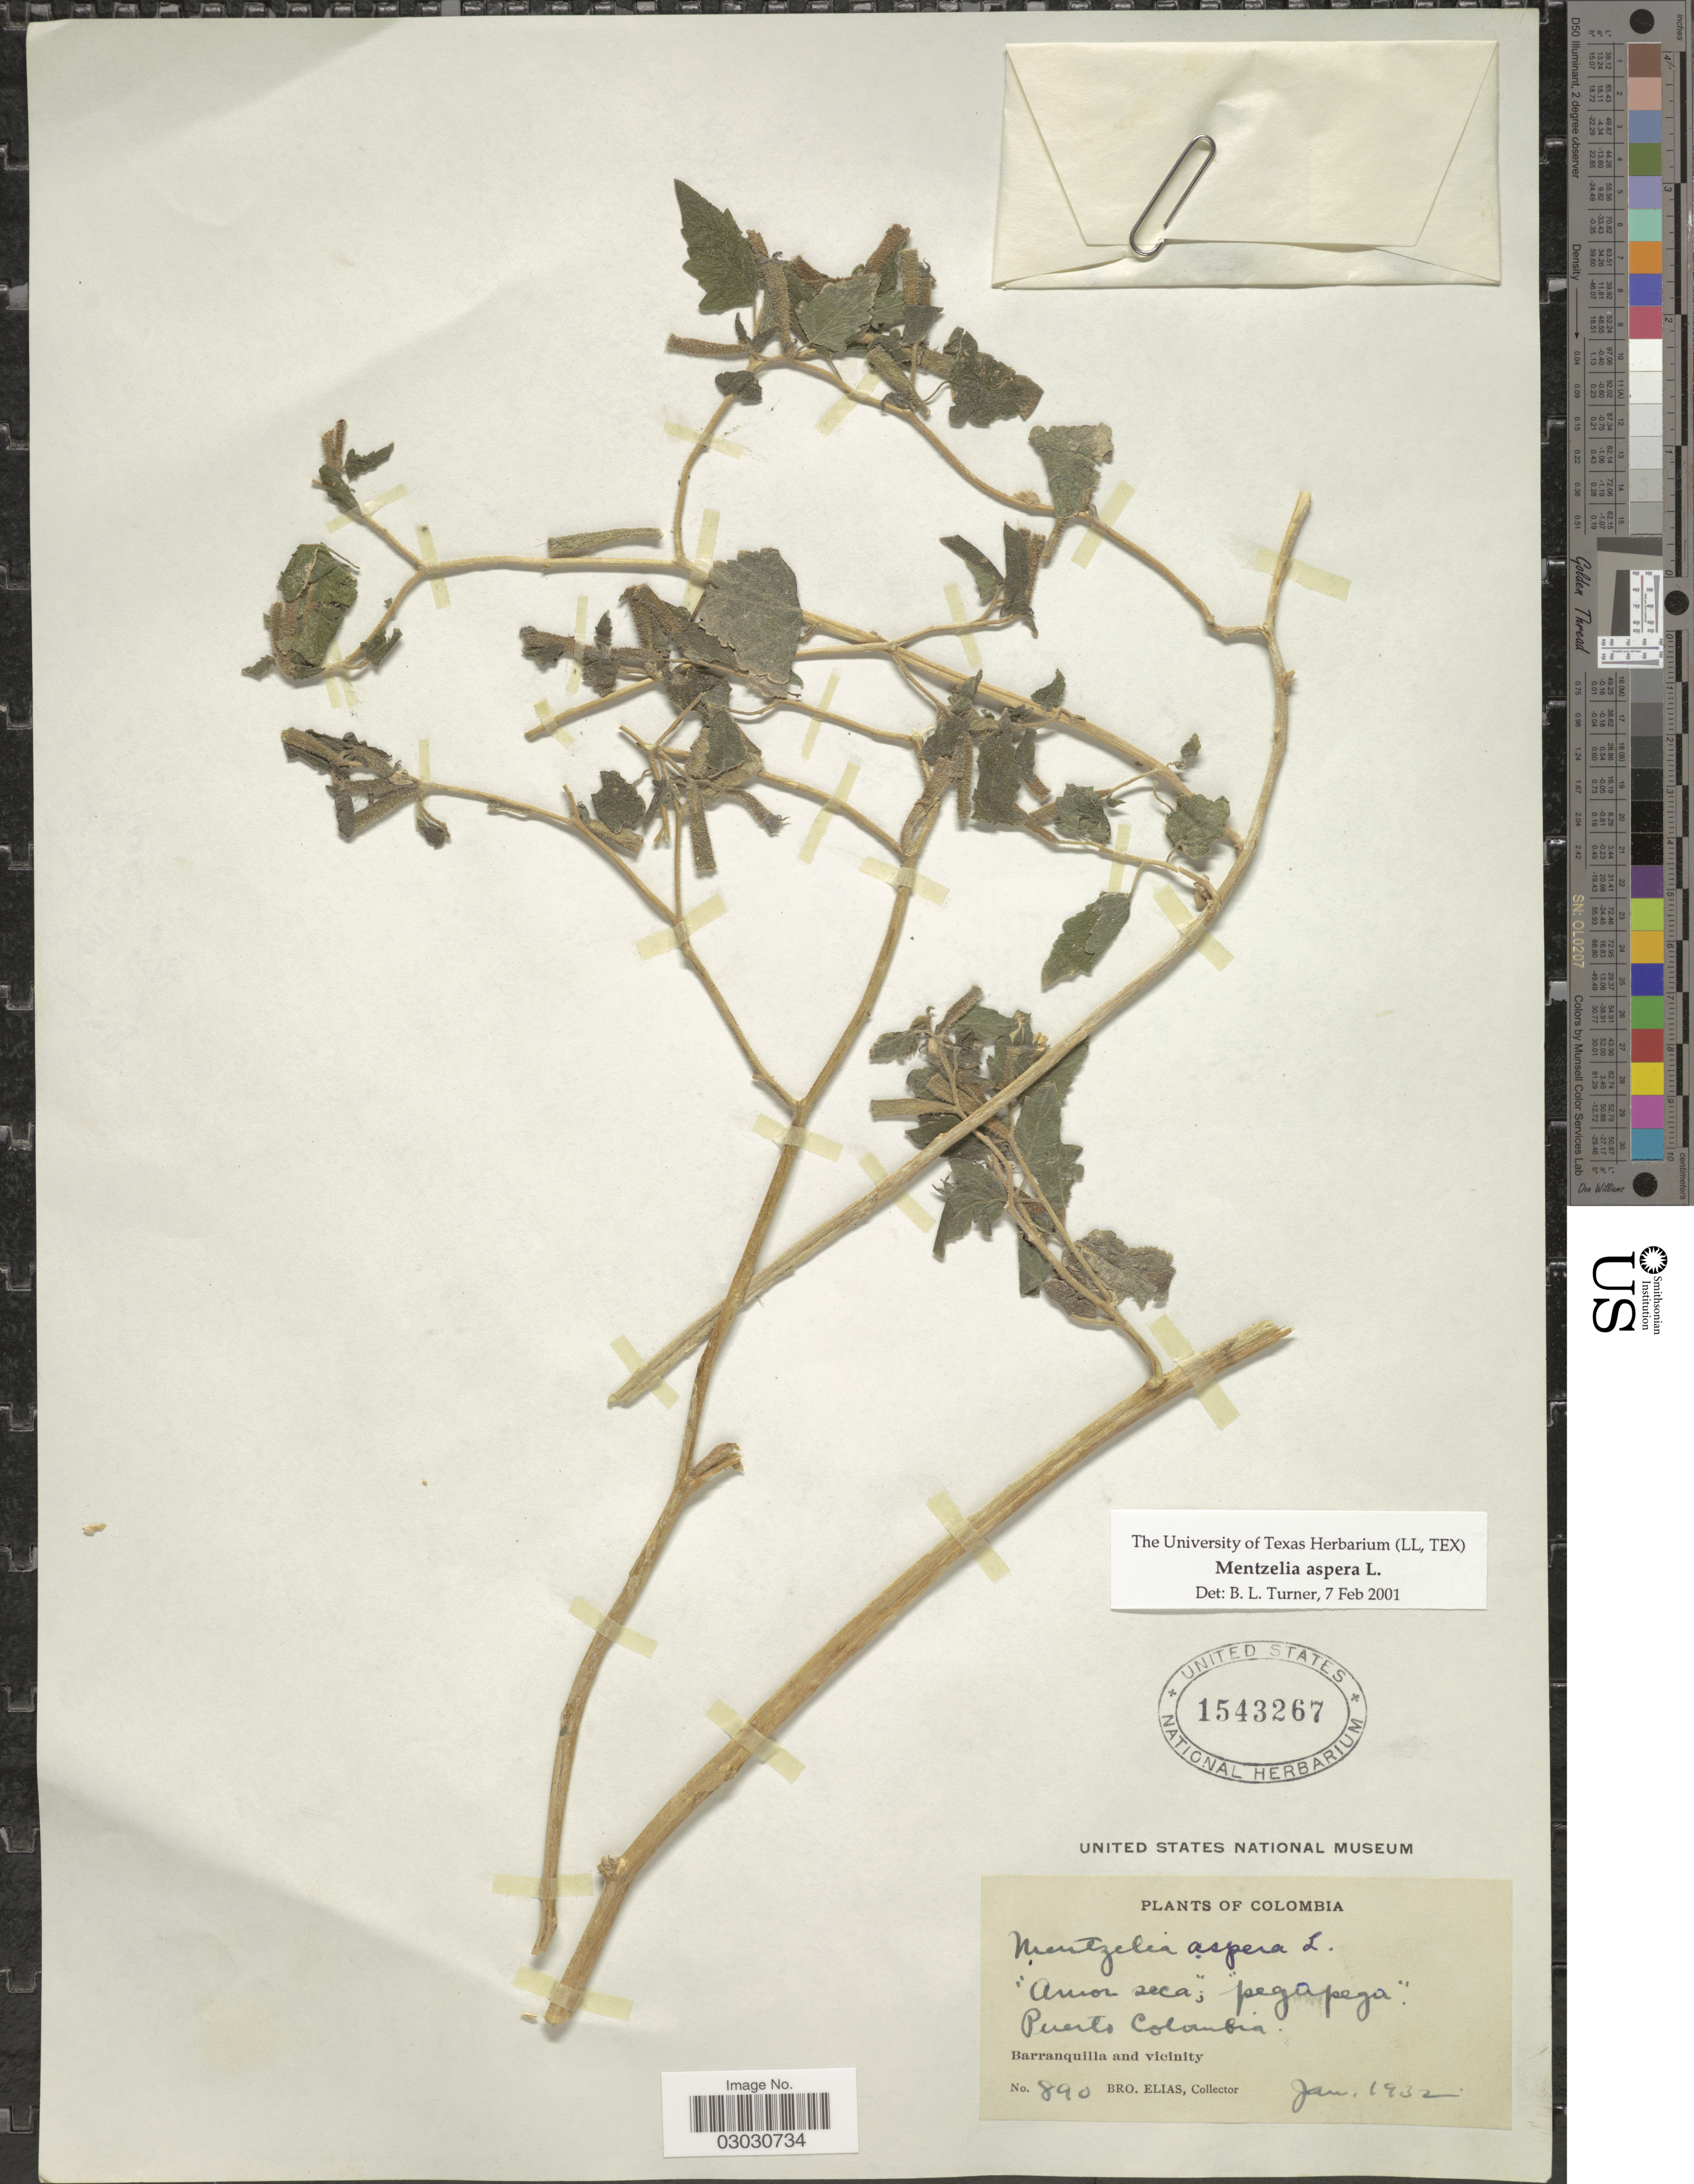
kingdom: Plantae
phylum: Tracheophyta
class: Magnoliopsida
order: Cornales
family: Loasaceae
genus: Mentzelia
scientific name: Mentzelia aspera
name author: L.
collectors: Bro. Elias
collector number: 890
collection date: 1932-01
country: Colombia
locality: Puerto Colombia. Barranquilla and vicinity.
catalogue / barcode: US 1543267